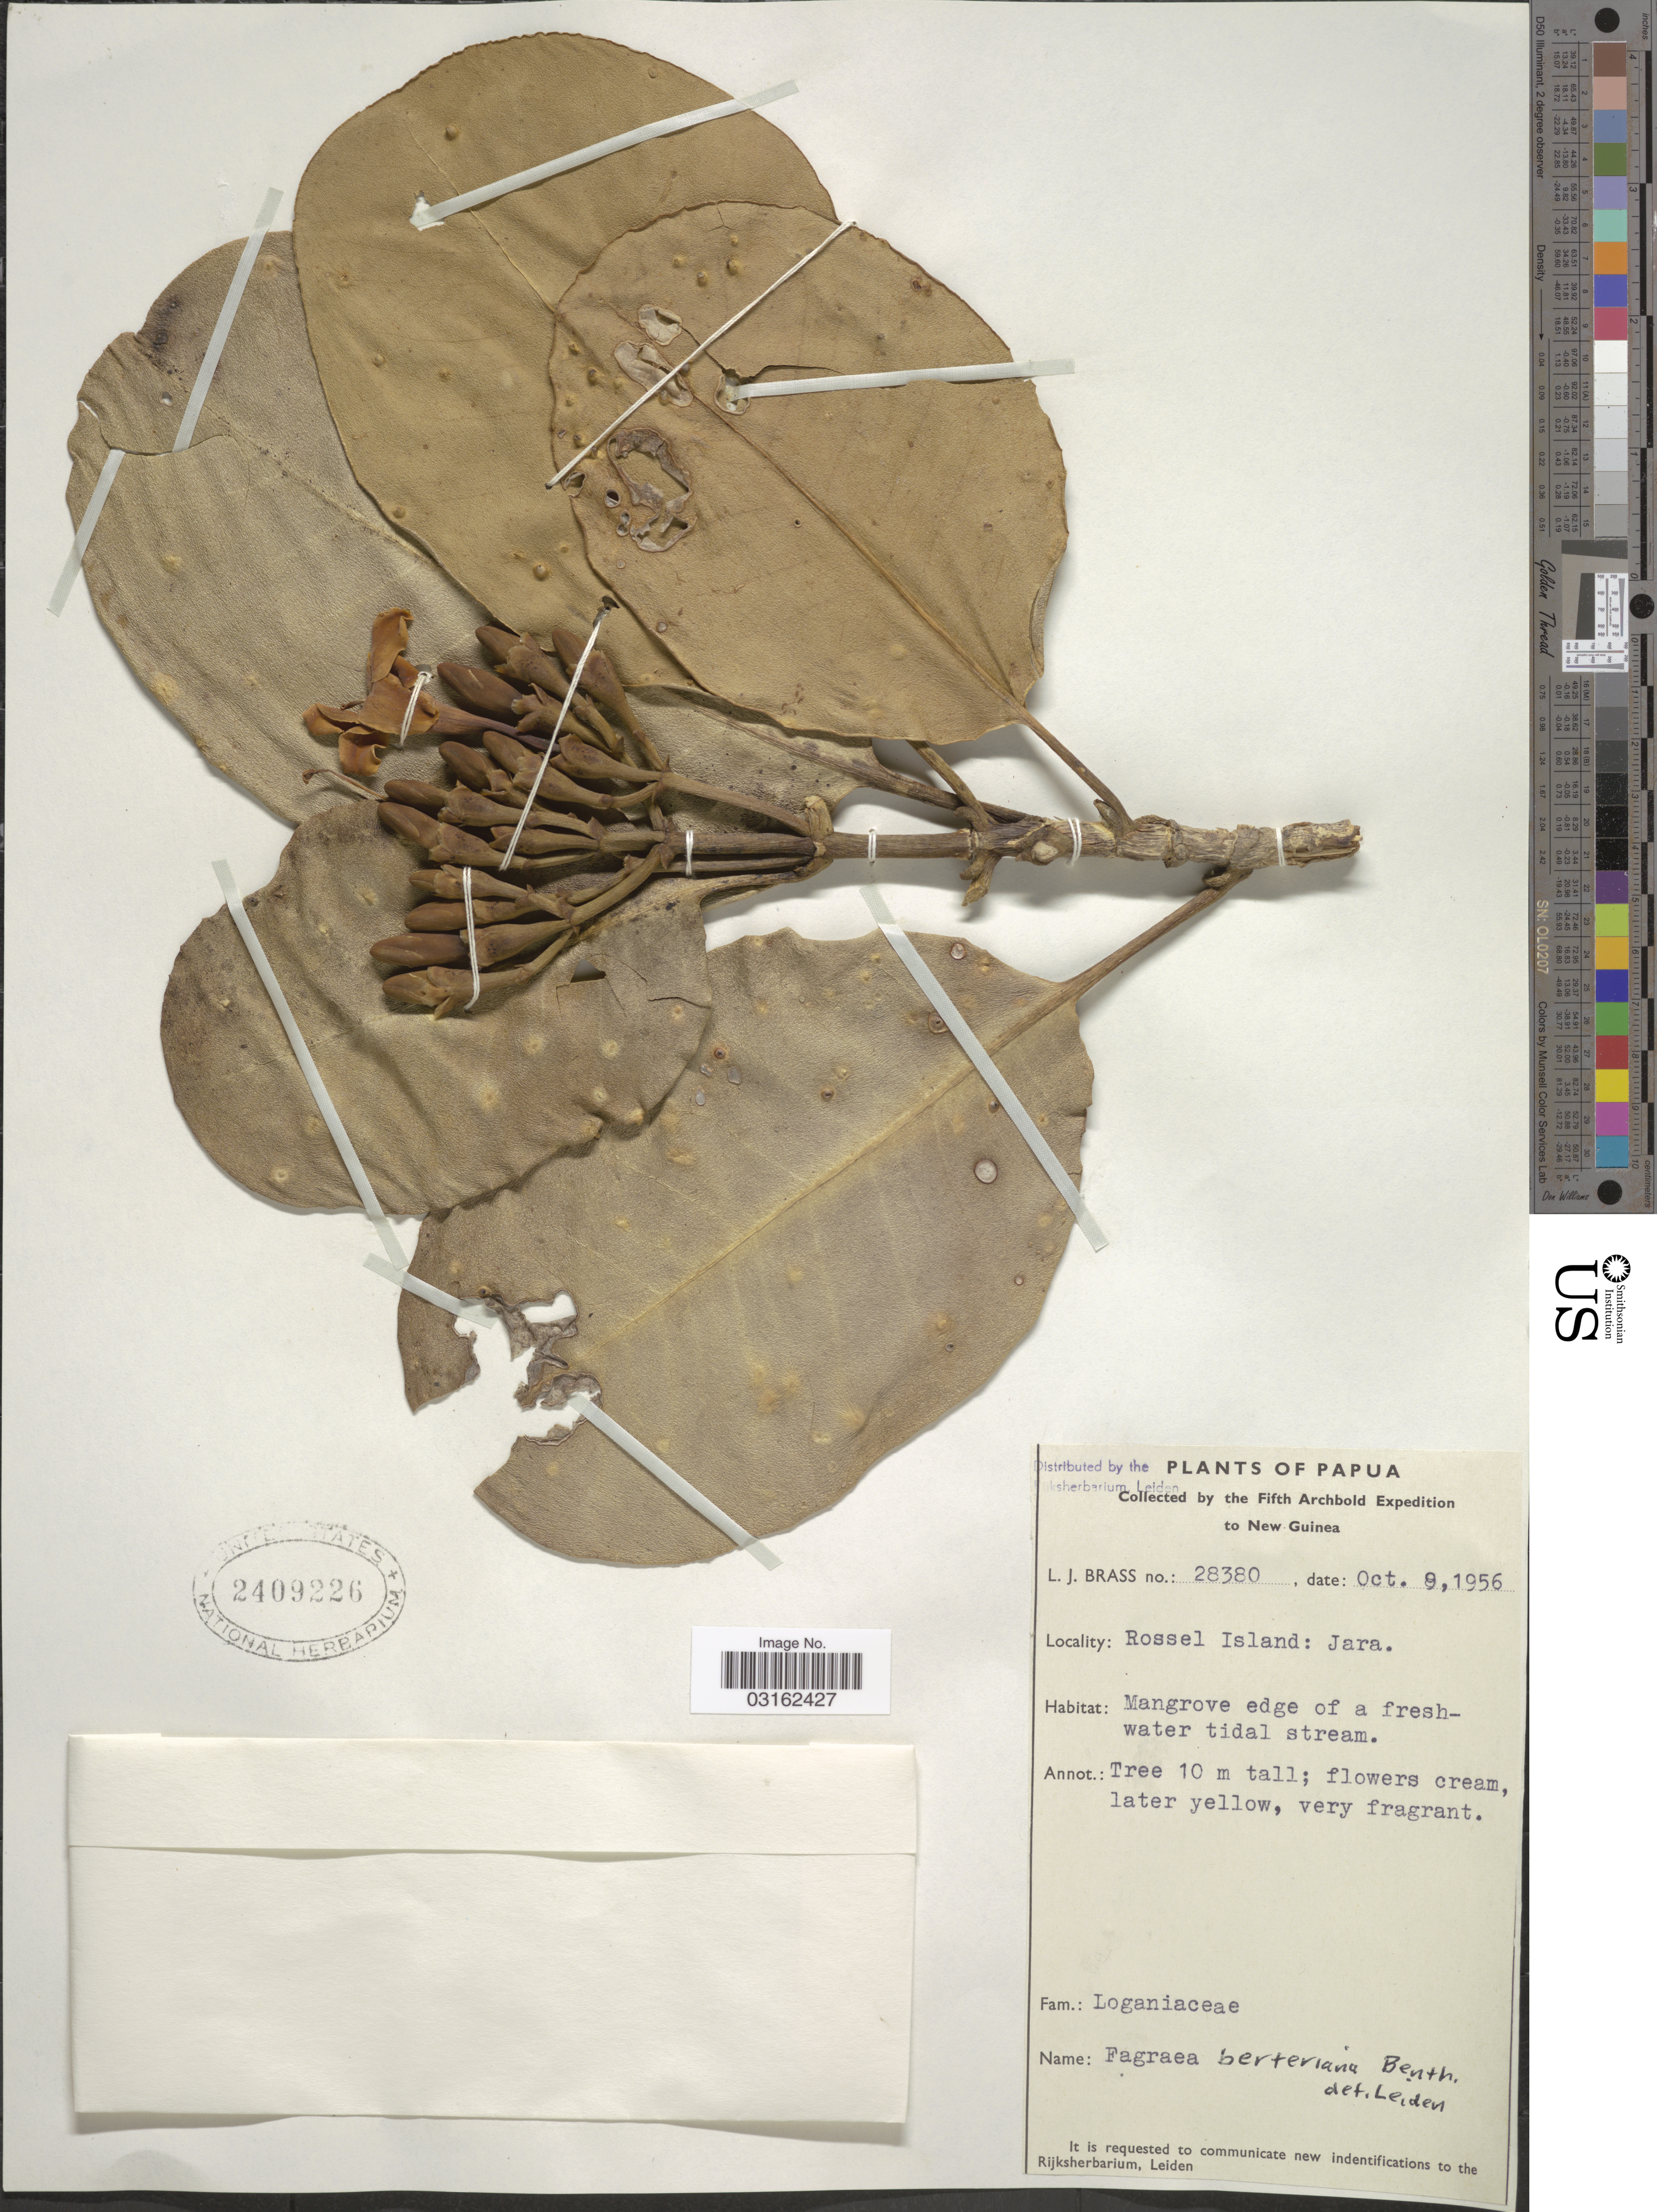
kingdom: Plantae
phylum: Tracheophyta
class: Magnoliopsida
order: Gentianales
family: Gentianaceae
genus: Fagraea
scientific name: Fagraea berteroana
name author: A. Gray ex Benth.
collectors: L. J. Brass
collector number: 28380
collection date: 1956-10-09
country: Papua New Guinea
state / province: Milne Bay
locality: Papua. New Guinea. Rossel Island: Jara.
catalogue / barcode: US 2409226